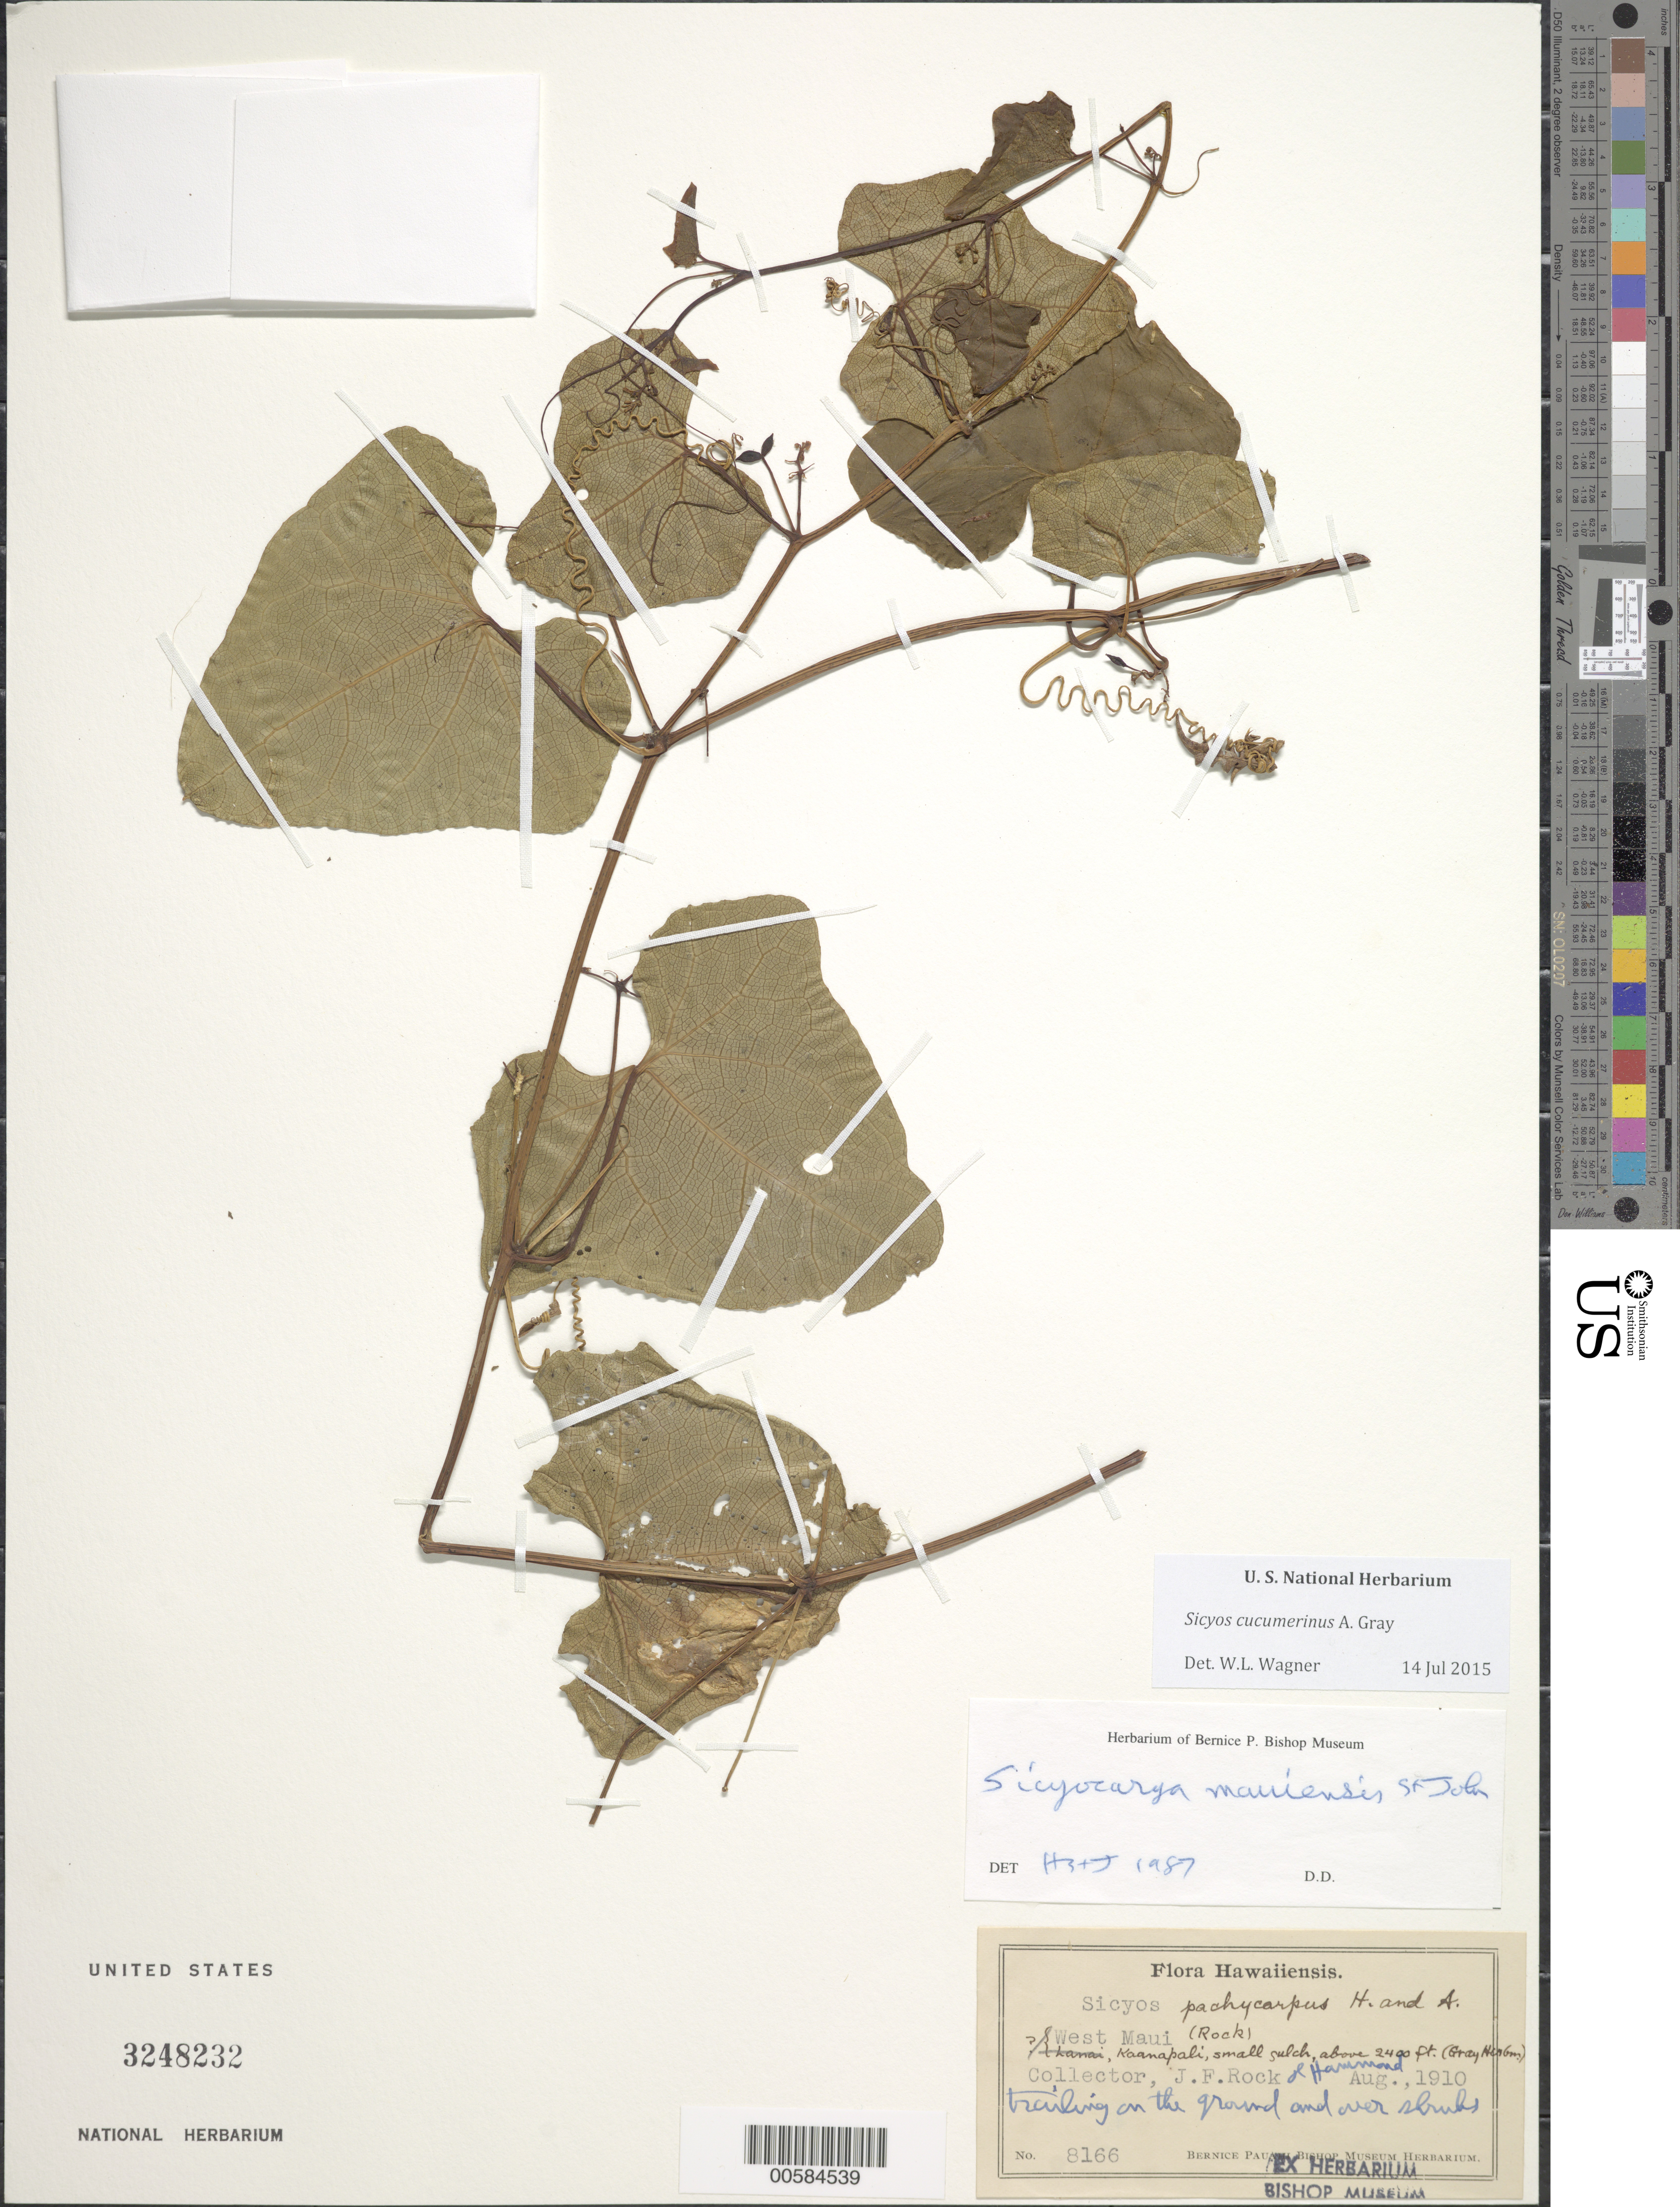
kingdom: Plantae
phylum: Tracheophyta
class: Magnoliopsida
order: Cucurbitales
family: Cucurbitaceae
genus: Sicyos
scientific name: Sicyos cucumerinus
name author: A. Gray in Wilkes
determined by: Wagner, W. L., (BOT), Smithsonian Institution - National Museum of Natural History (UNITED STATES)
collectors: J. F. Rock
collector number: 8166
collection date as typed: Aug 1910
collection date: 1910-08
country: United States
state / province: Hawaii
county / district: Maui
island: Maui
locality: Koanapali, small gulch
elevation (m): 2400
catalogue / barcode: US 3248232